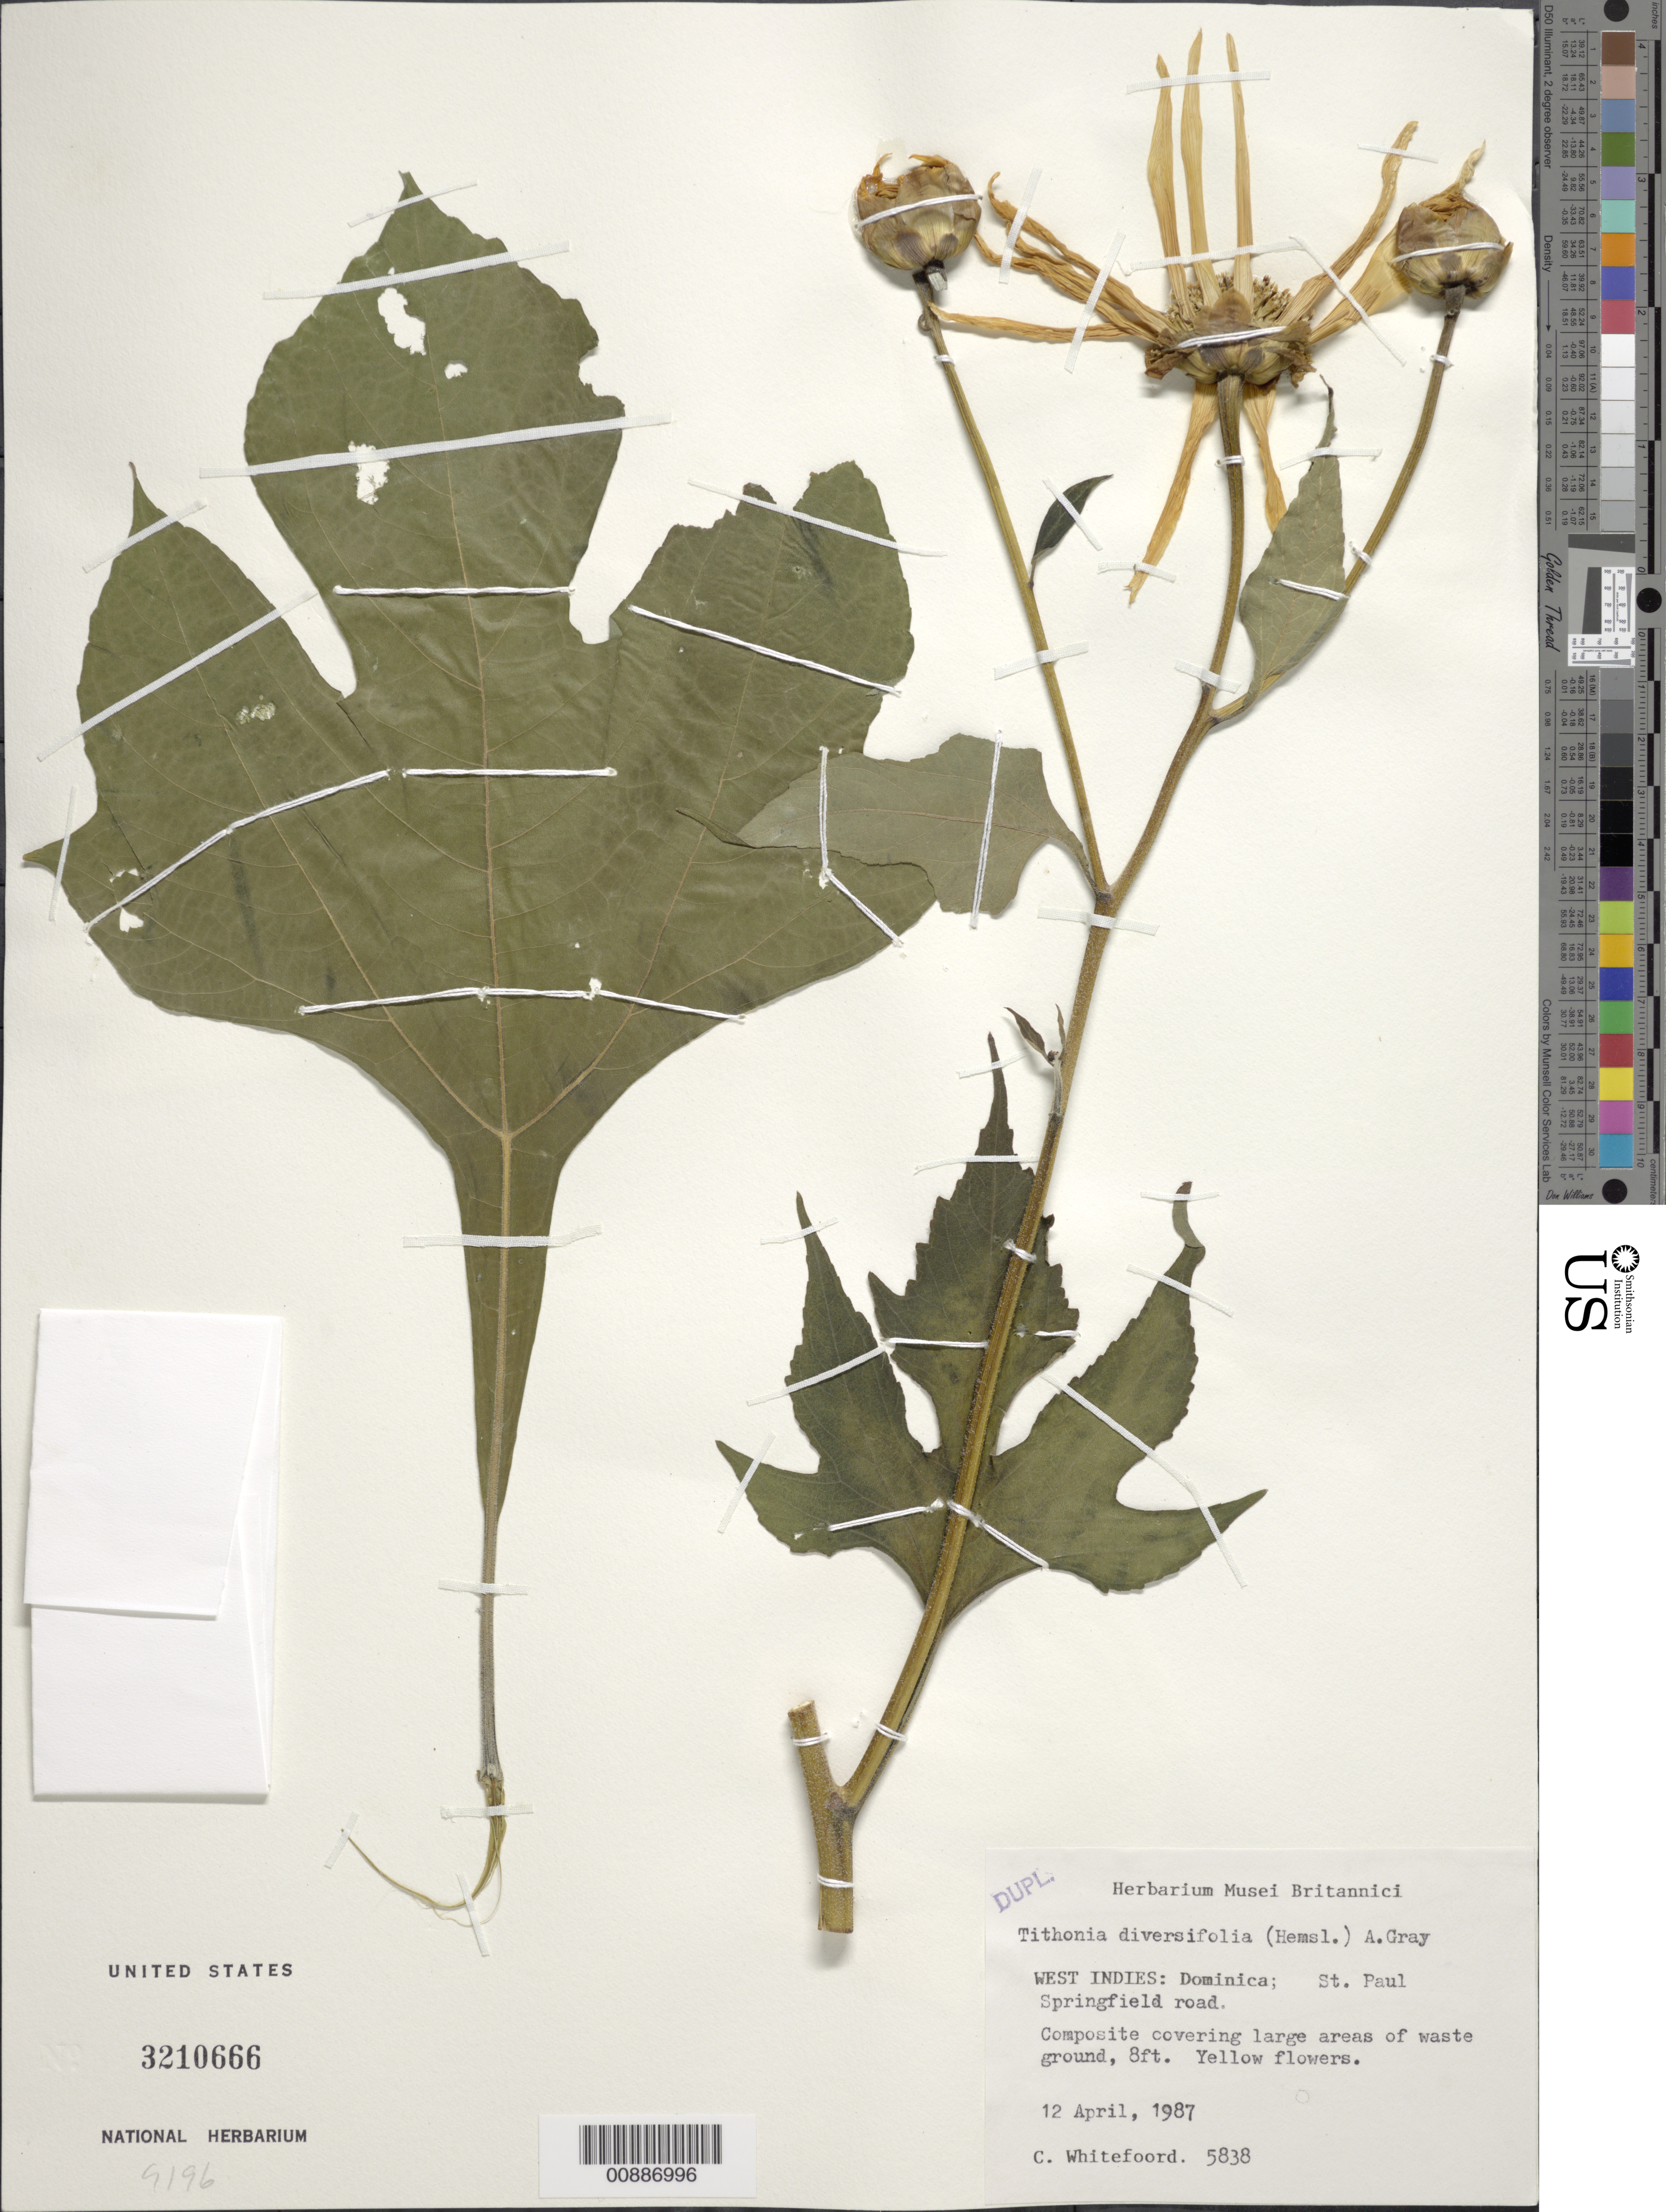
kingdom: Plantae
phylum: Tracheophyta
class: Magnoliopsida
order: Asterales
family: Asteraceae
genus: Tithonia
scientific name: Tithonia diversifolia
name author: (Hemsl.) A. Gray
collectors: C. Whitefoord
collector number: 5838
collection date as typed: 12 Apr 1987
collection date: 1987-04-12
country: Dominica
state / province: St. Paul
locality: Springfield road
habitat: Large areas of waste ground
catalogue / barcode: US 3210666